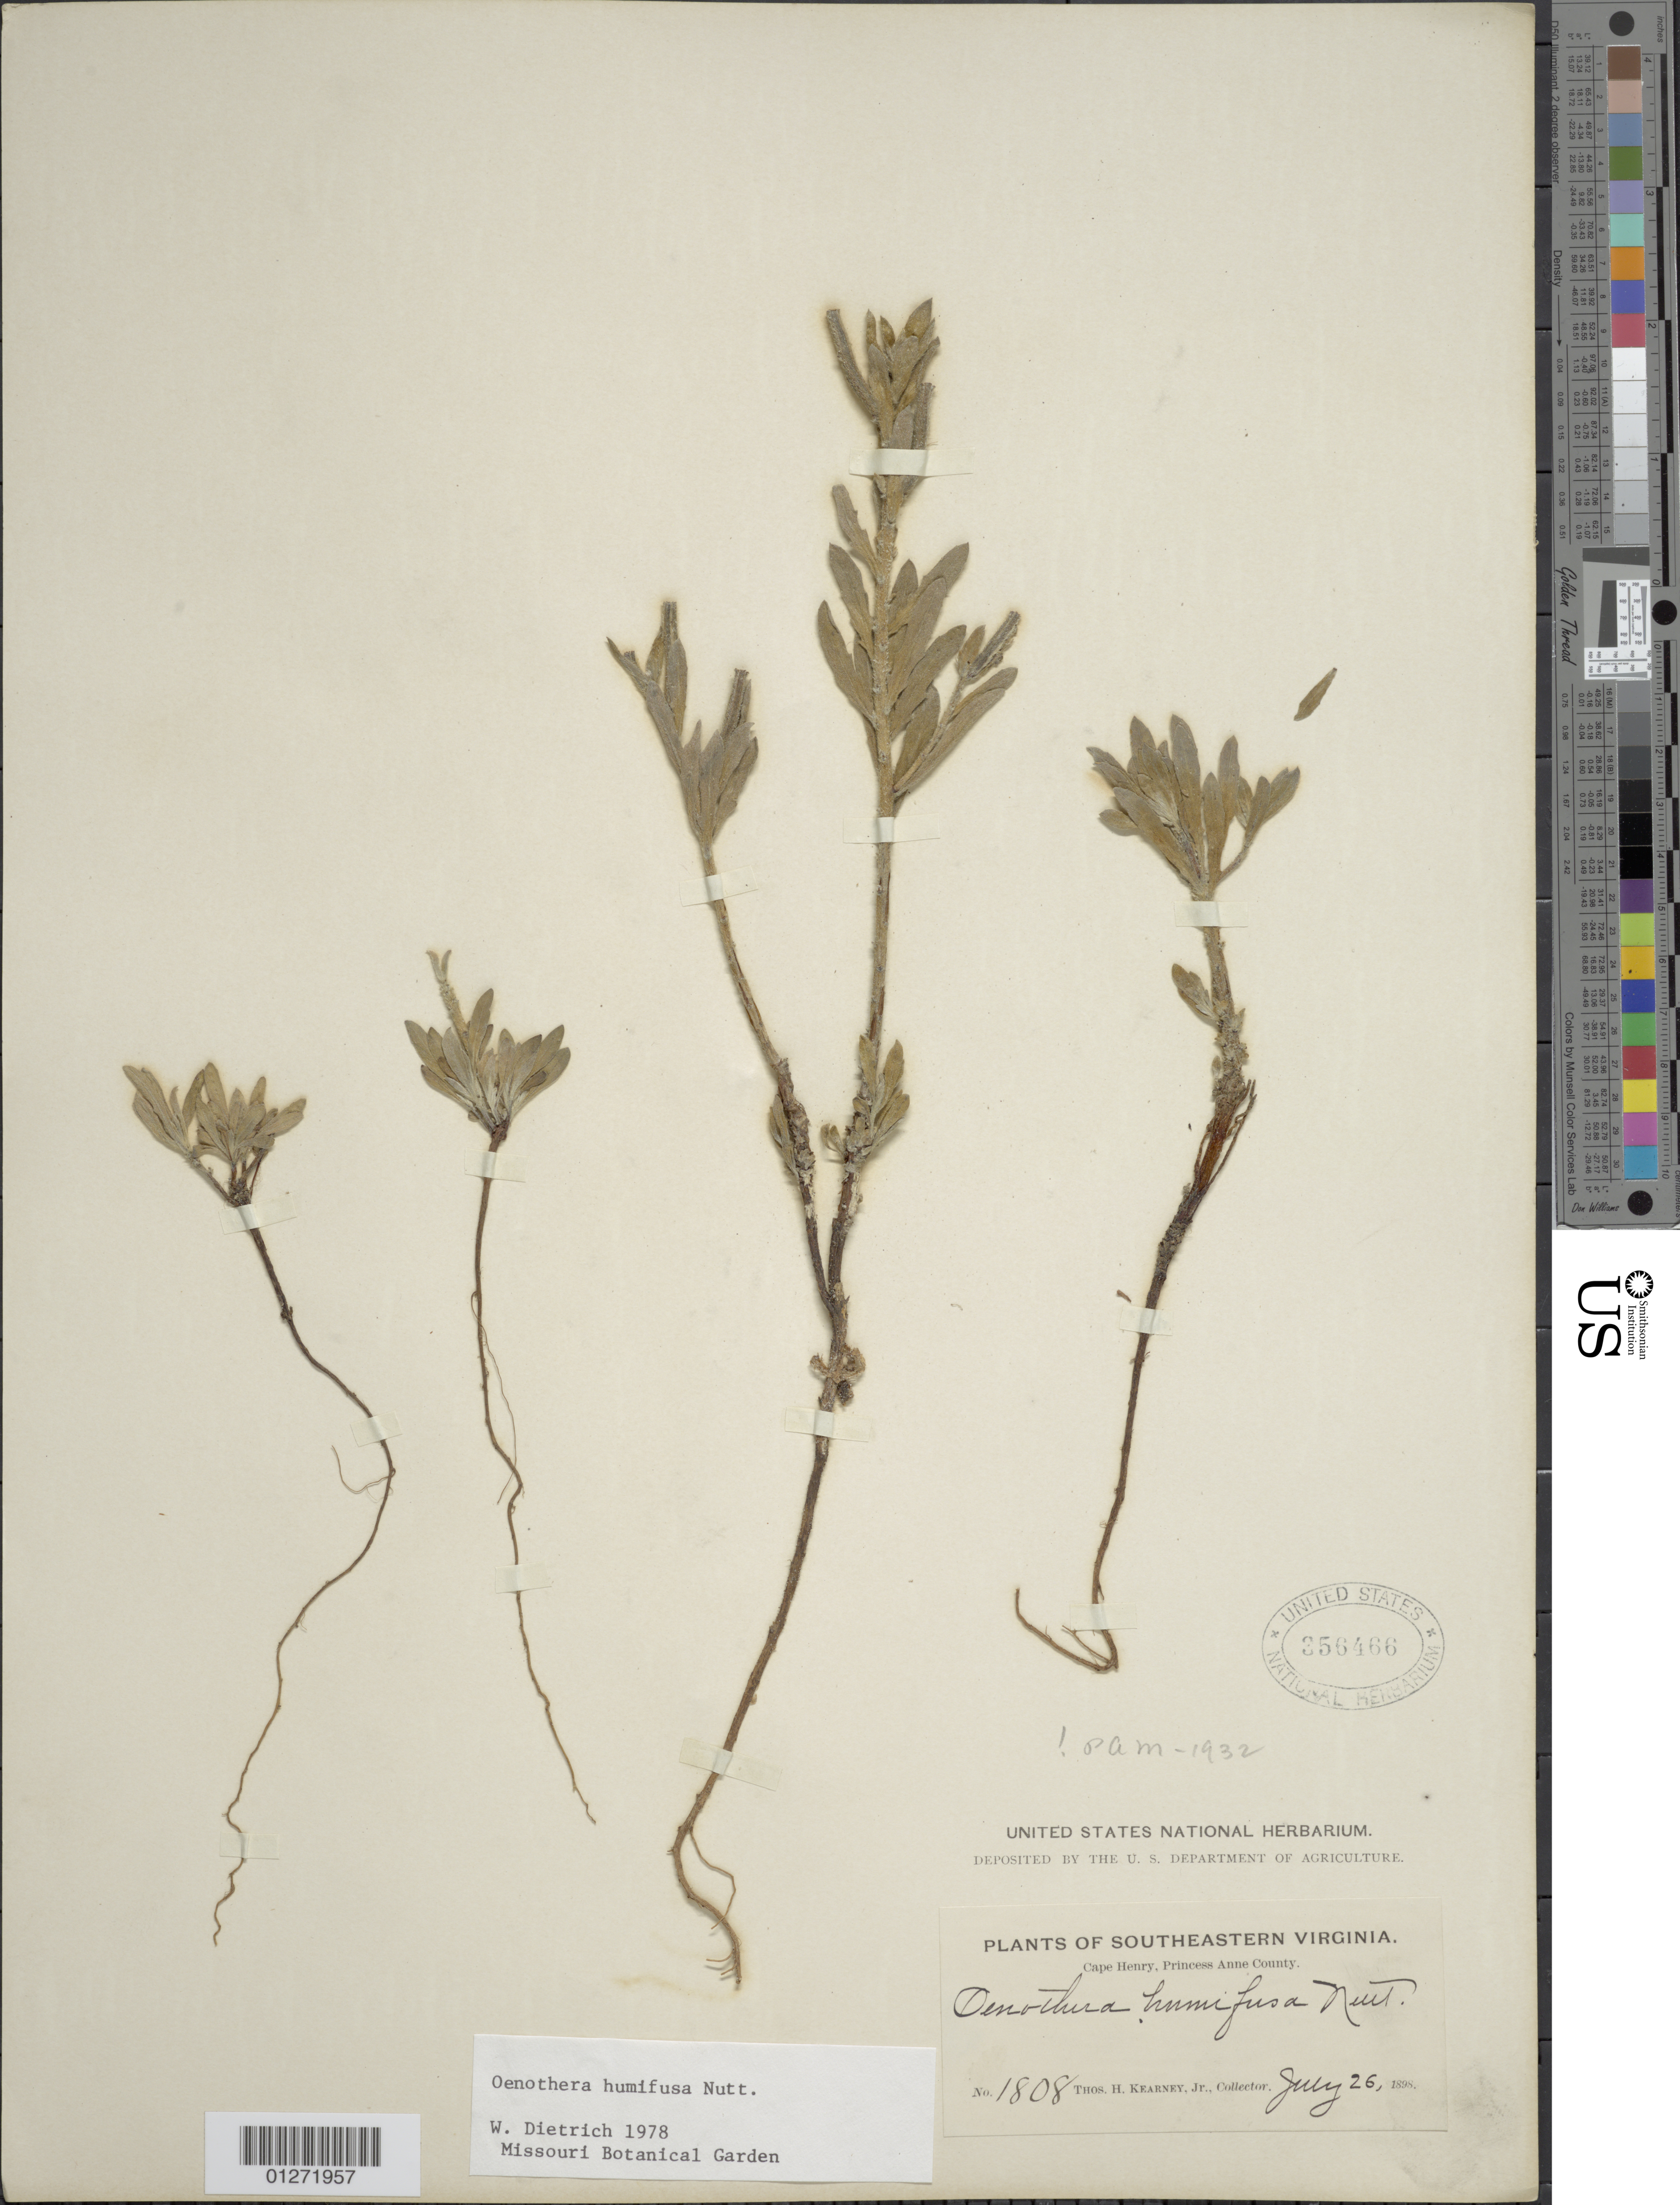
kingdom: Plantae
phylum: Tracheophyta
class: Magnoliopsida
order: Myrtales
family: Onagraceae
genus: Oenothera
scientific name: Oenothera humifusa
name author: Nutt.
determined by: Dietrich, W.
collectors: T. H. Kearney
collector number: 1808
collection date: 1898-07-26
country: United States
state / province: Virginia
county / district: City of Virginia Beach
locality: Cape Henry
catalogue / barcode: US 356466